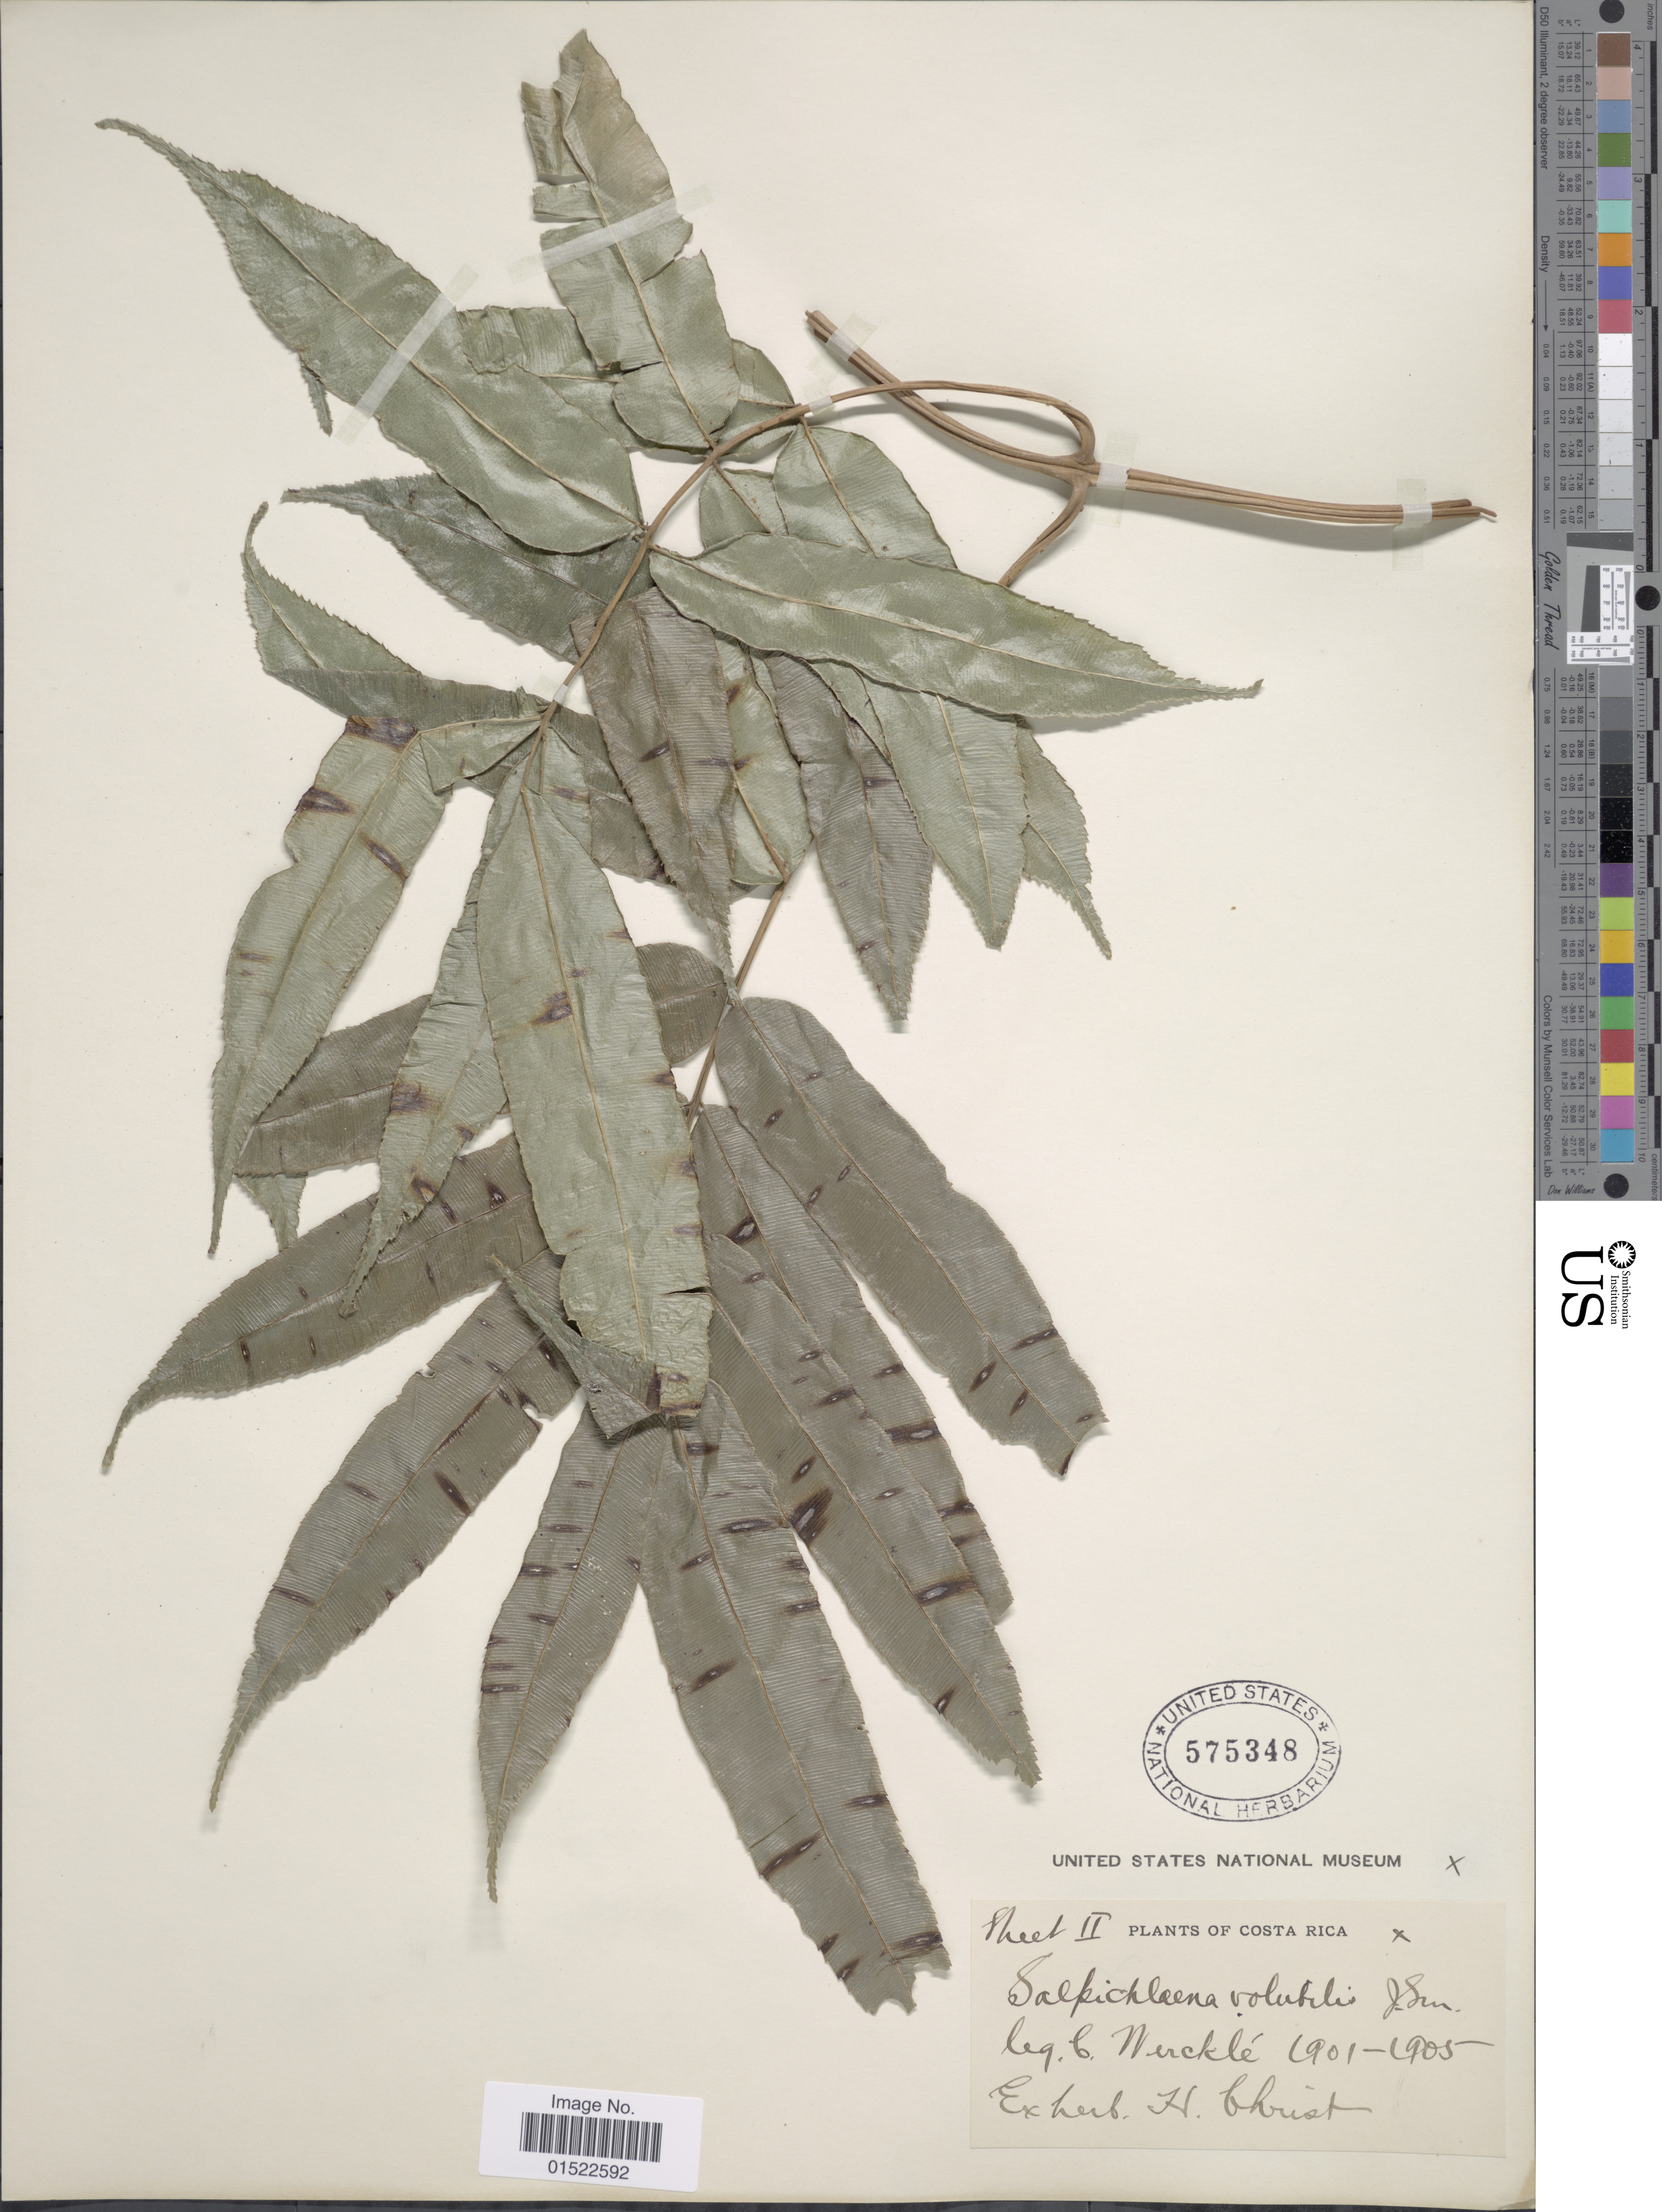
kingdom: Plantae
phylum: Tracheophyta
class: Polypodiopsida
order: Polypodiales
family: Blechnaceae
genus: Salpichlaena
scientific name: Salpichlaena volubilis subsp. thalassica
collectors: C. Wercklé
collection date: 1901/1905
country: Costa Rica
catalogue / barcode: US 575348